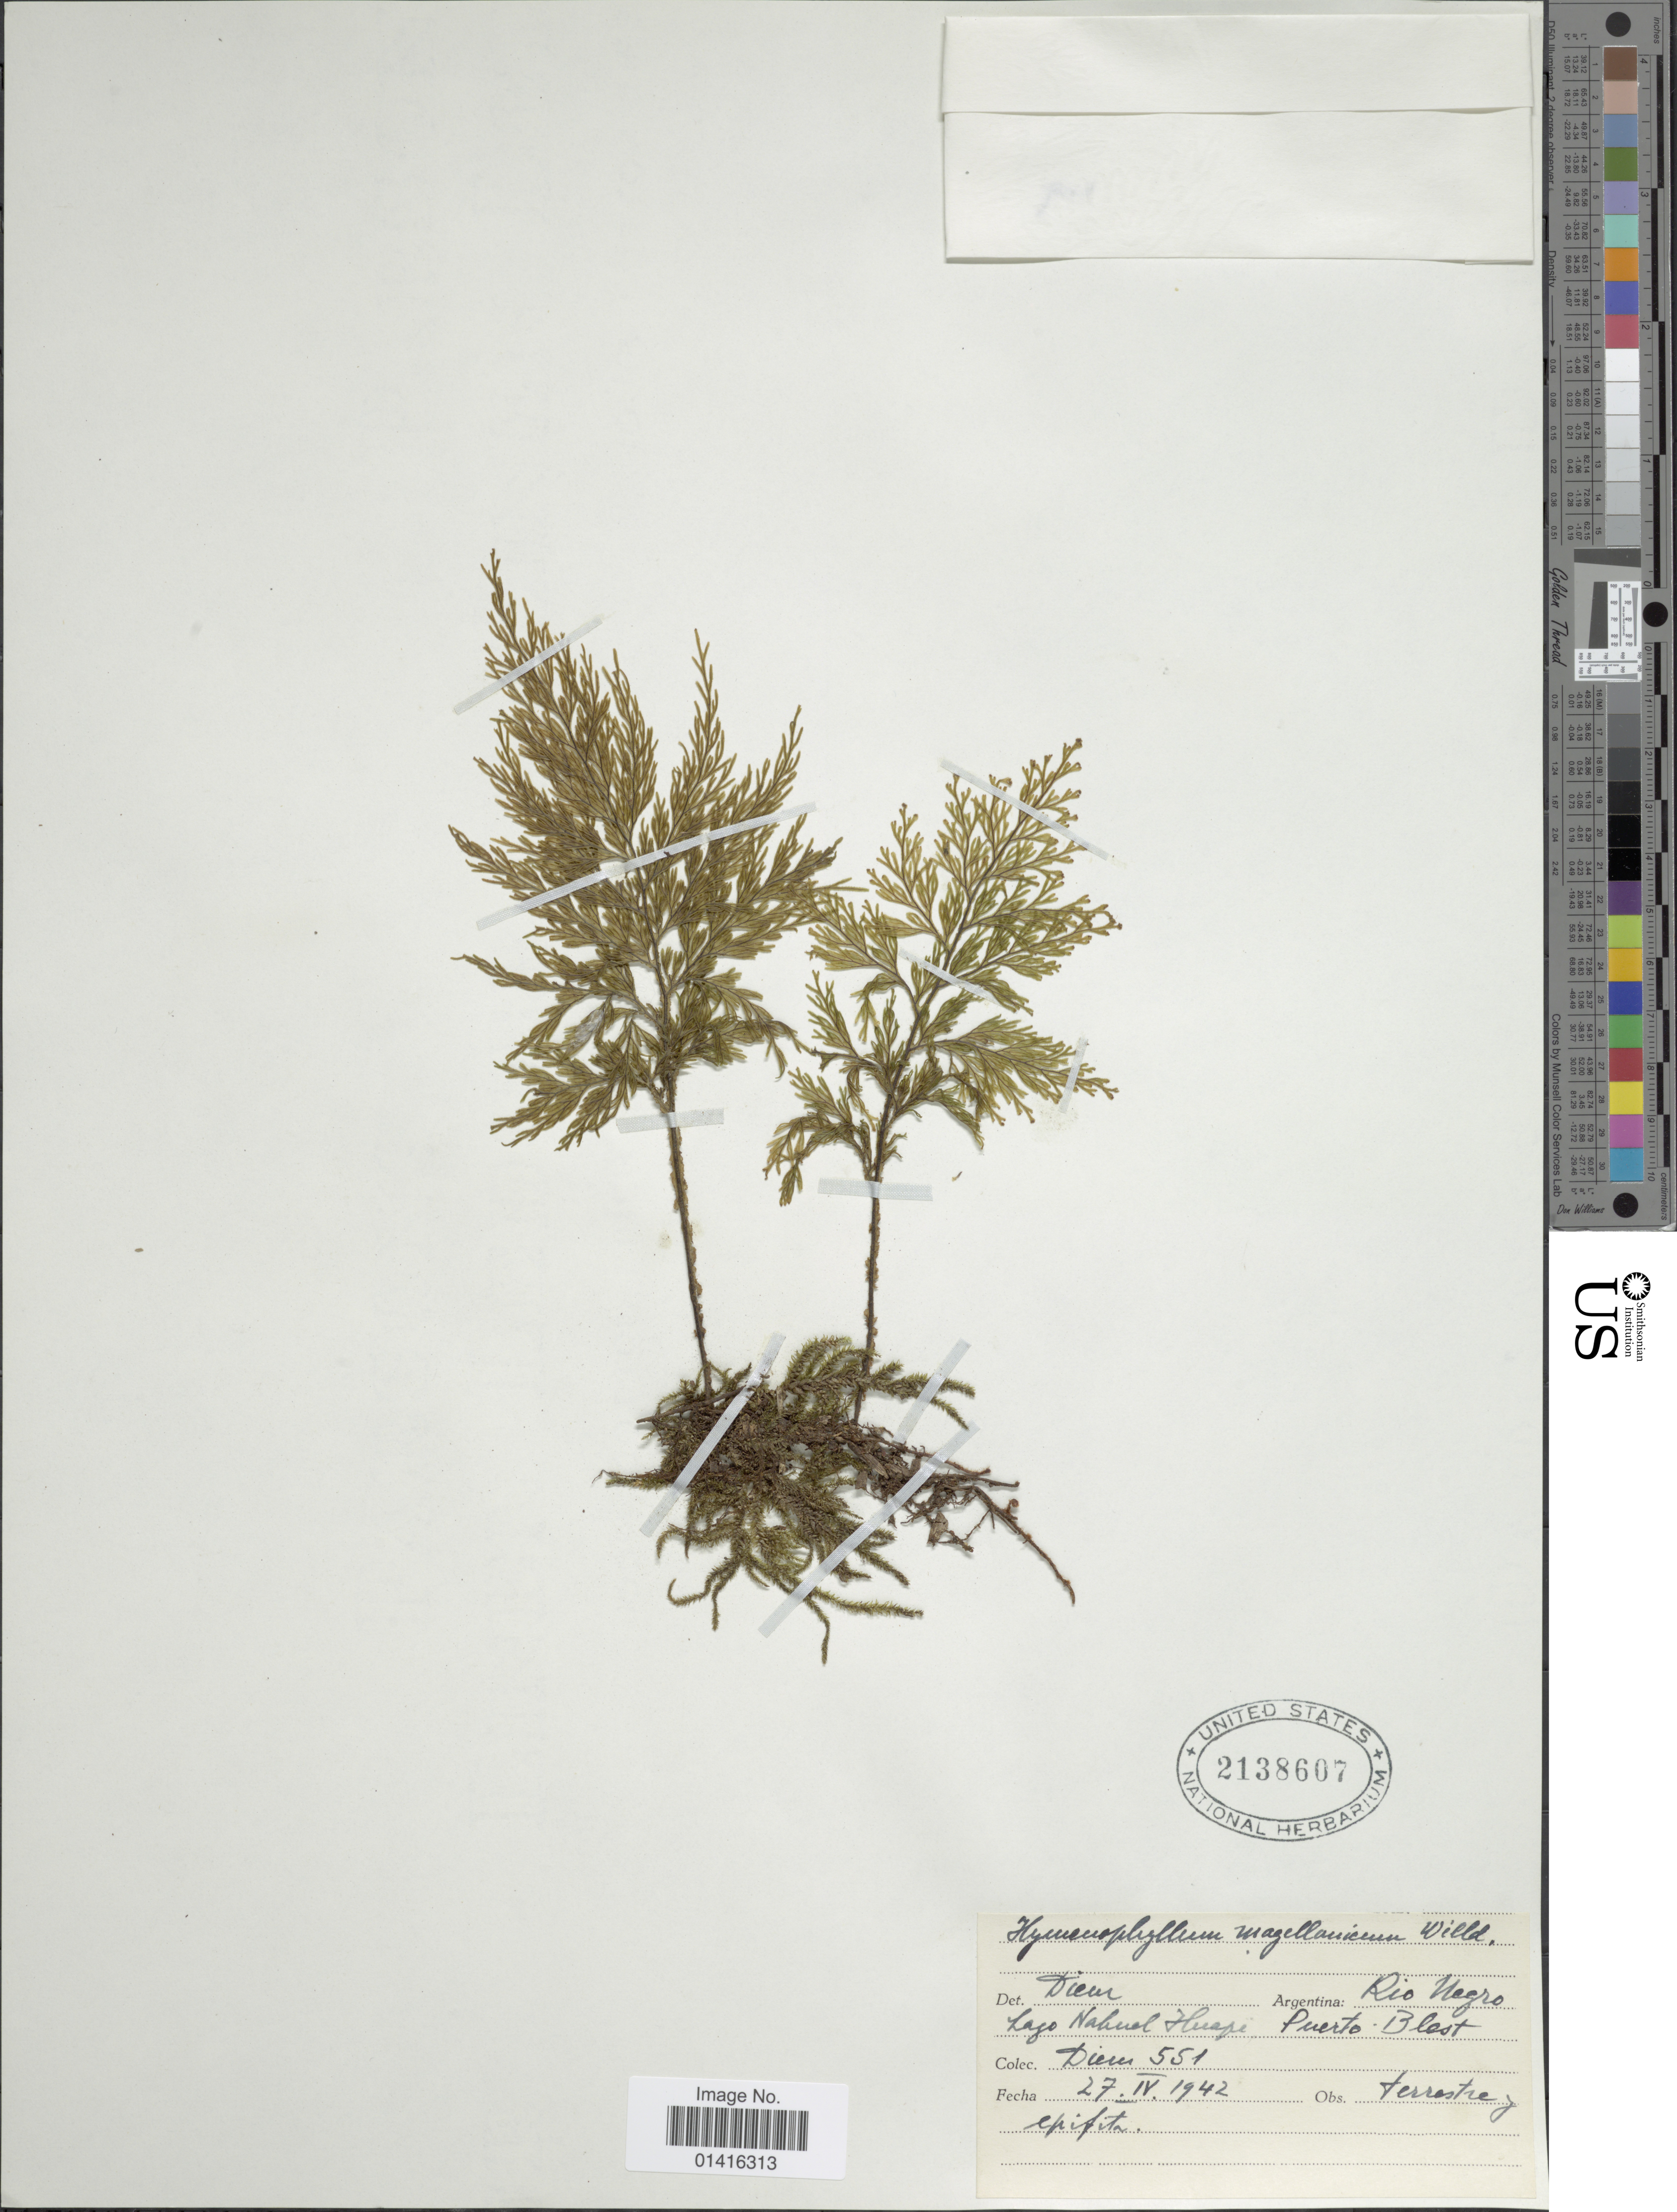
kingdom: Plantae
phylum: Tracheophyta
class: Polypodiopsida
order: Hymenophyllales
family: Hymenophyllaceae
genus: Hymenophyllum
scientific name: Hymenophyllum magellanicum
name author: Willd. ex Kunze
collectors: Diem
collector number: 551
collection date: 1942-04-27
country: Argentina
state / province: Rio Negro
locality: Lago Nahuel Huepe, Puerto Blast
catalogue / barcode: US 2138607